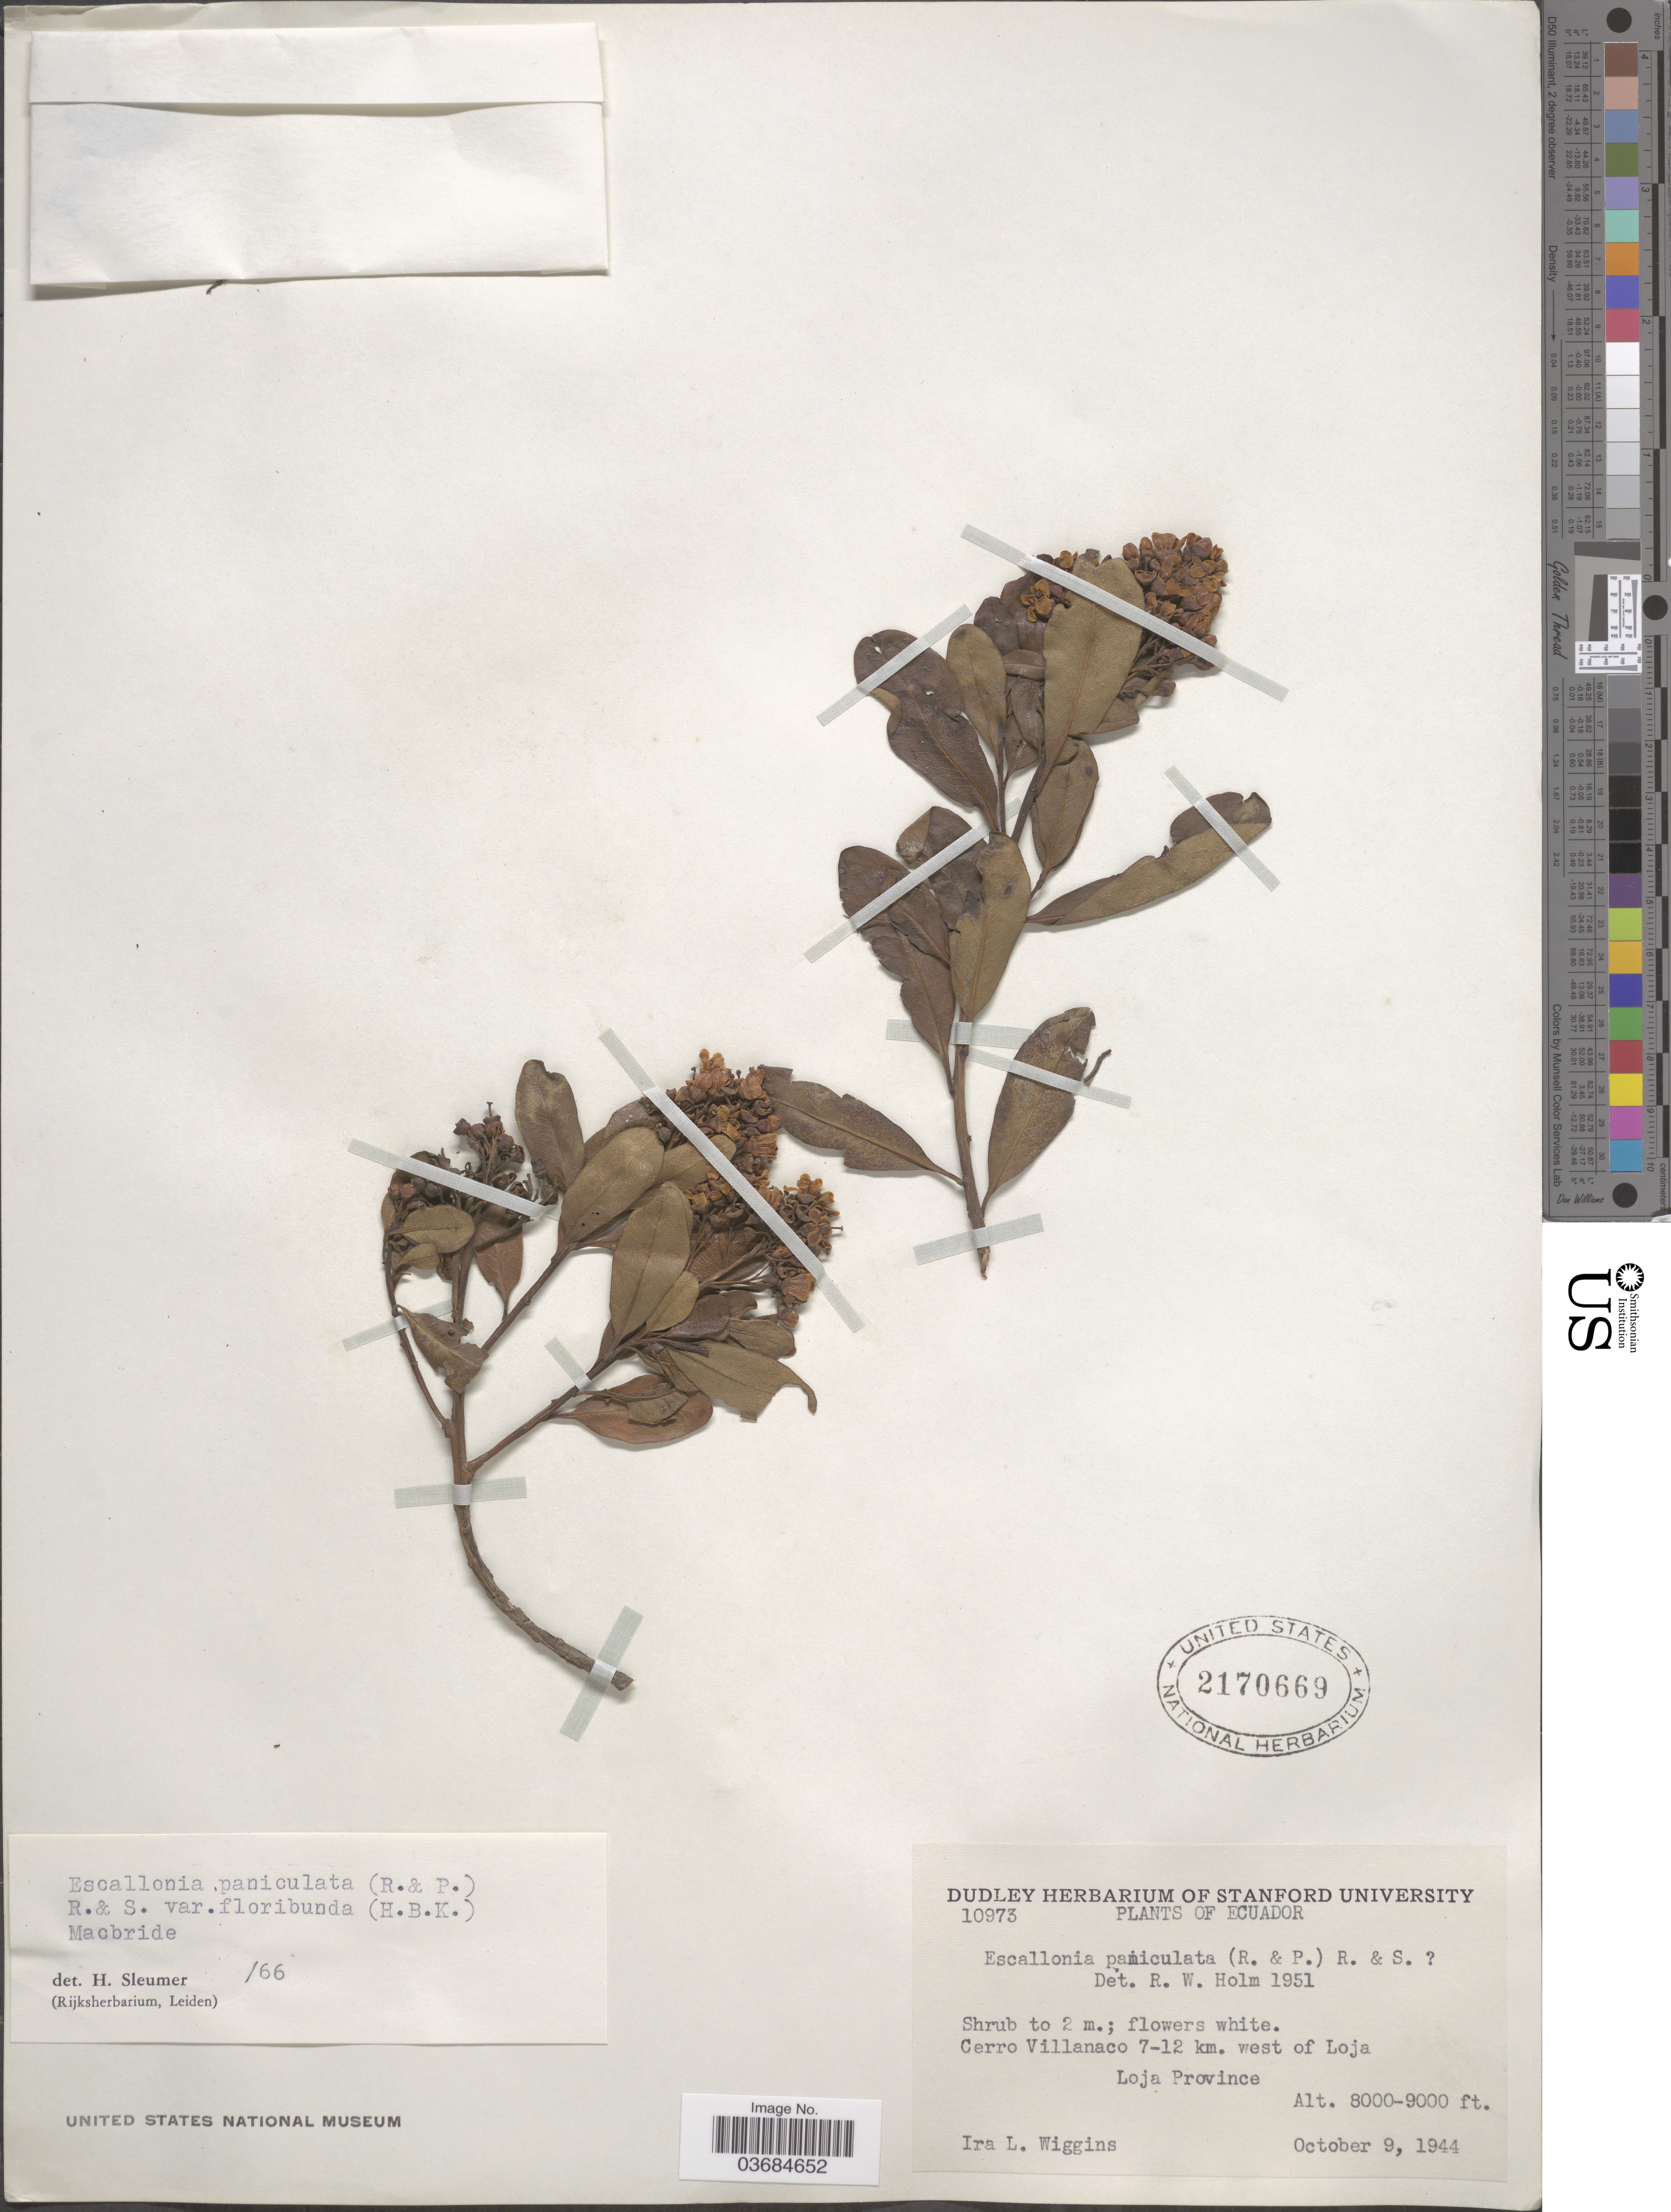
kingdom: Plantae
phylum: Tracheophyta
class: Magnoliopsida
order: Escalloniales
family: Escalloniaceae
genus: Escallonia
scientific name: Escallonia paniculata var. floribunda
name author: (Kunth) J.F. Macbr.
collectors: I. L. Wiggins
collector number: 10973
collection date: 1944-10-09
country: Ecuador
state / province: Loja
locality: Cerro Villanaco 7-12 km. west of Loja.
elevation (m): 2438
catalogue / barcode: US 2170669